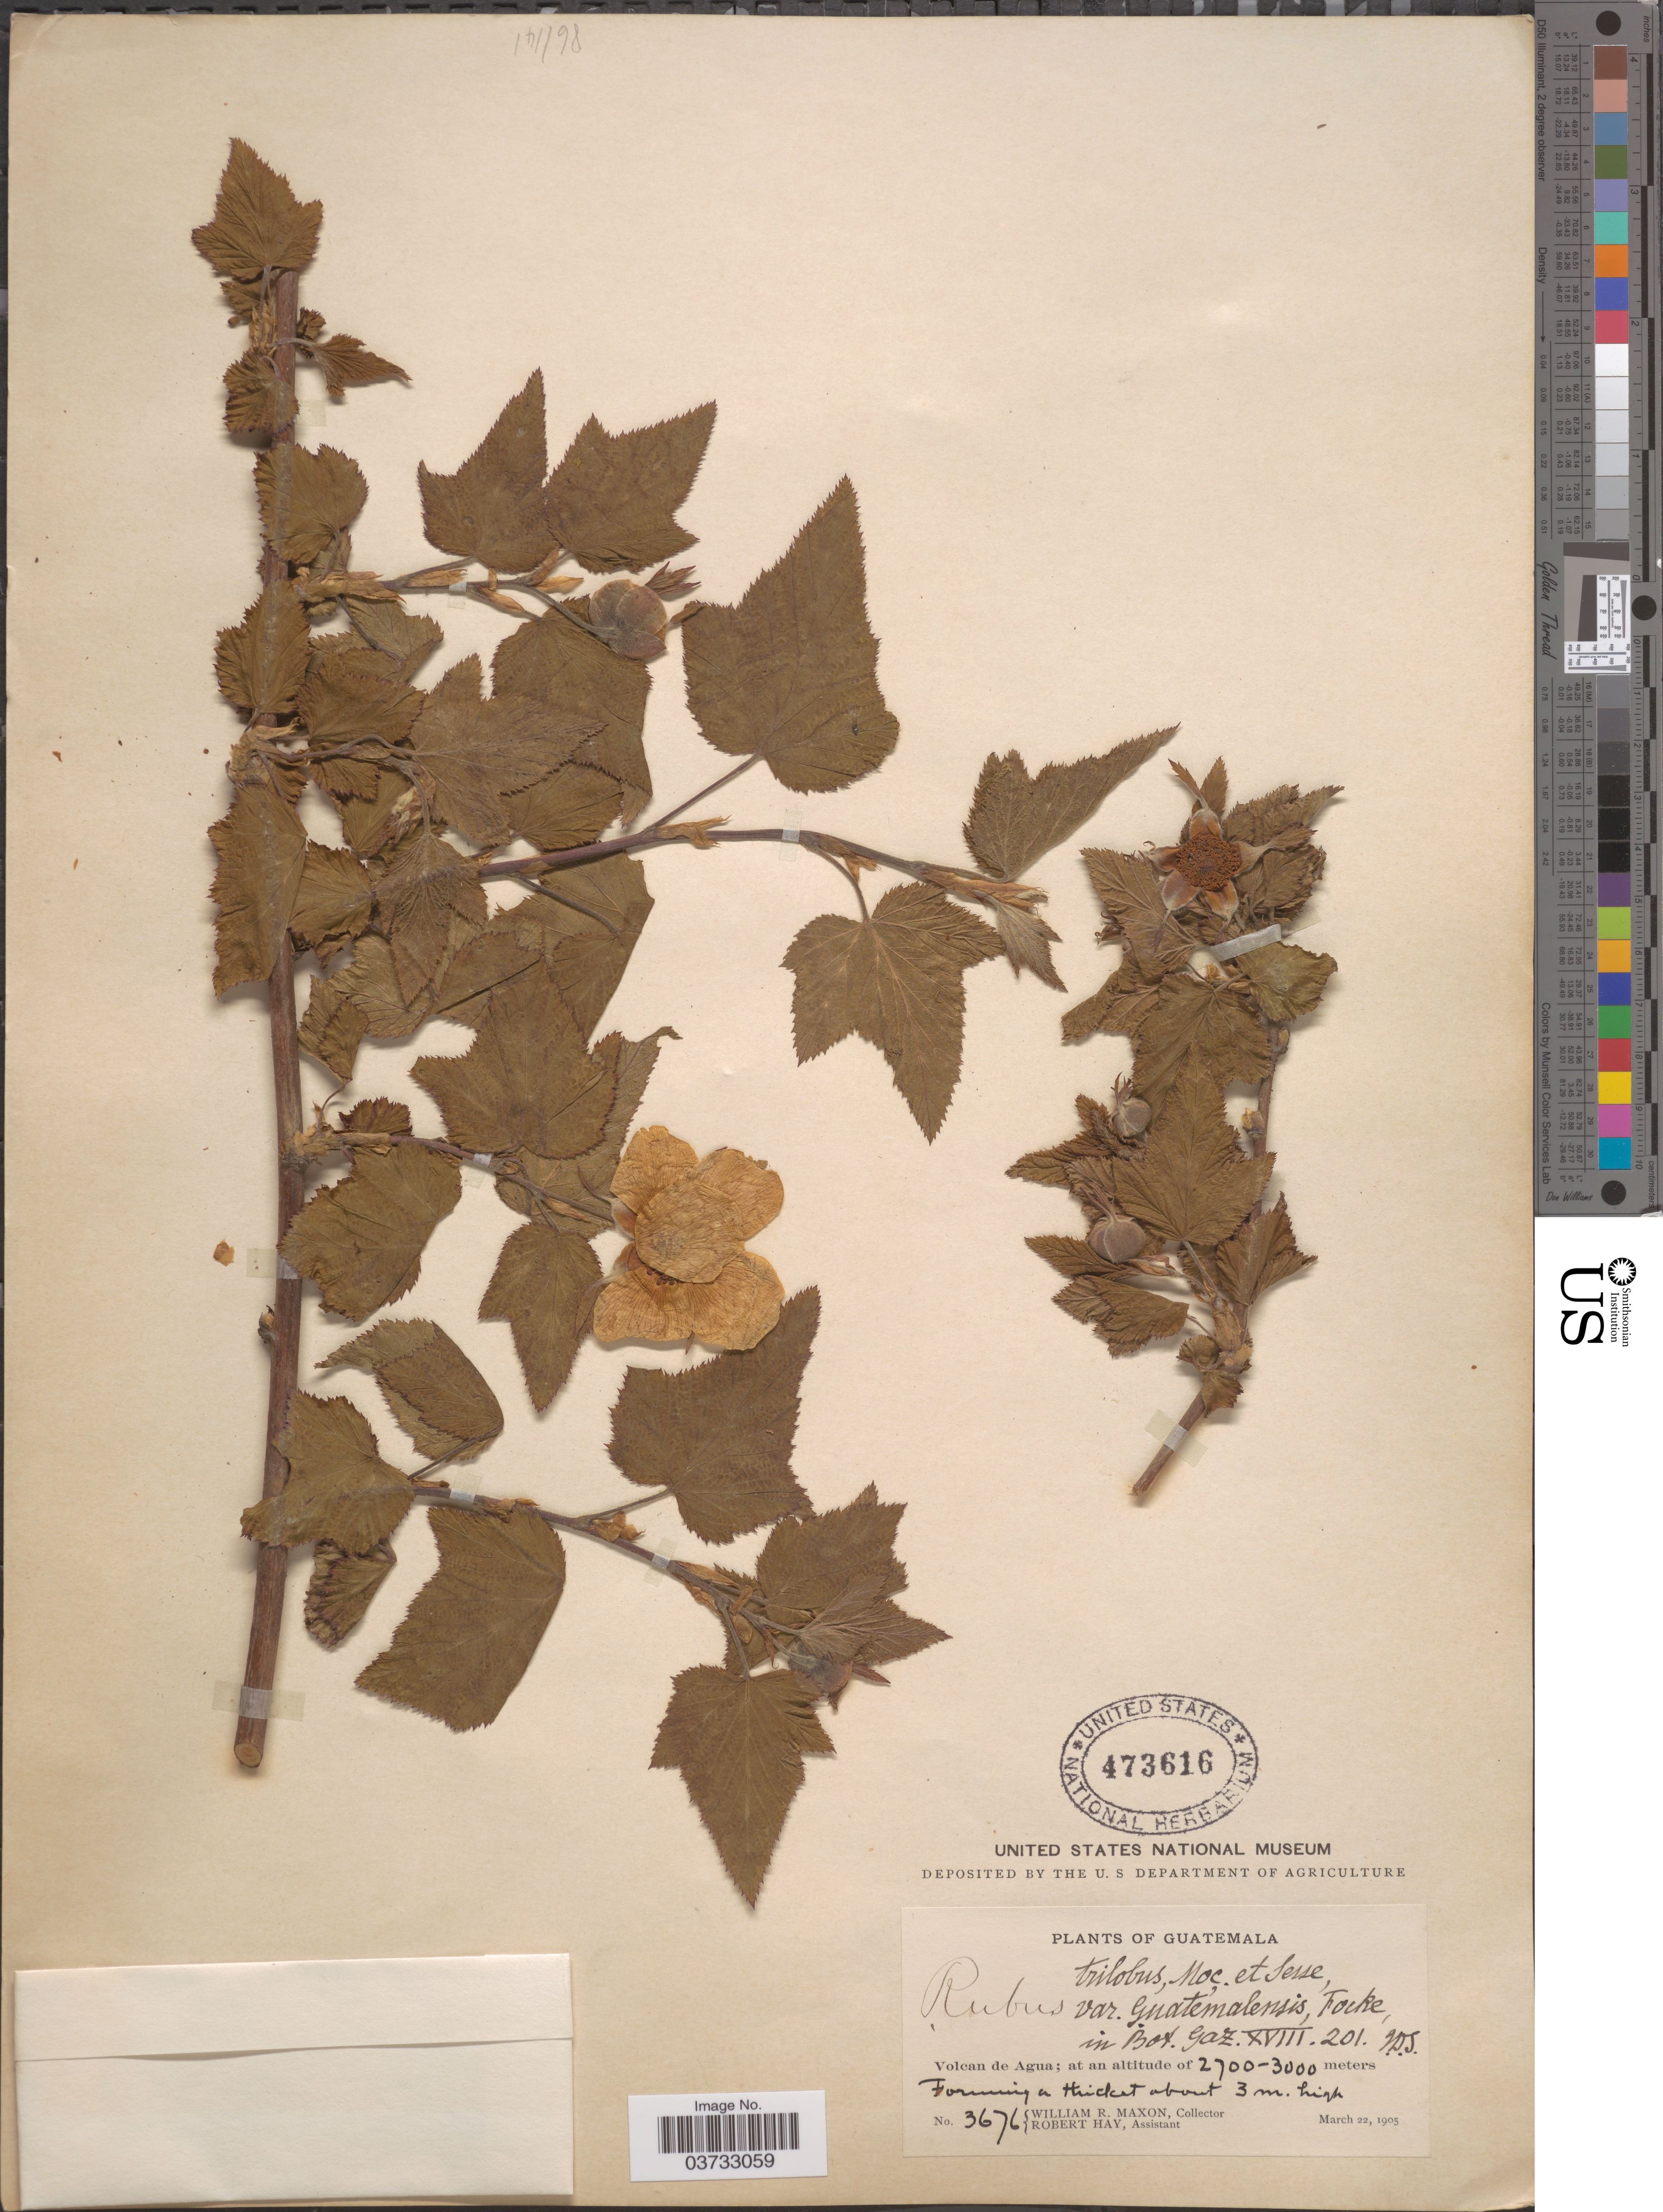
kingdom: Plantae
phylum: Tracheophyta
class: Magnoliopsida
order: Rosales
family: Rosaceae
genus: Rubus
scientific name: Rubus trilobus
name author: Moc. & Sessé ex Ser.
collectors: W. R. Maxon & R. Hay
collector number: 3676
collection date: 1905-03-22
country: Guatemala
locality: Volcan de Agua.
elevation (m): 2700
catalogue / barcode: US 473616